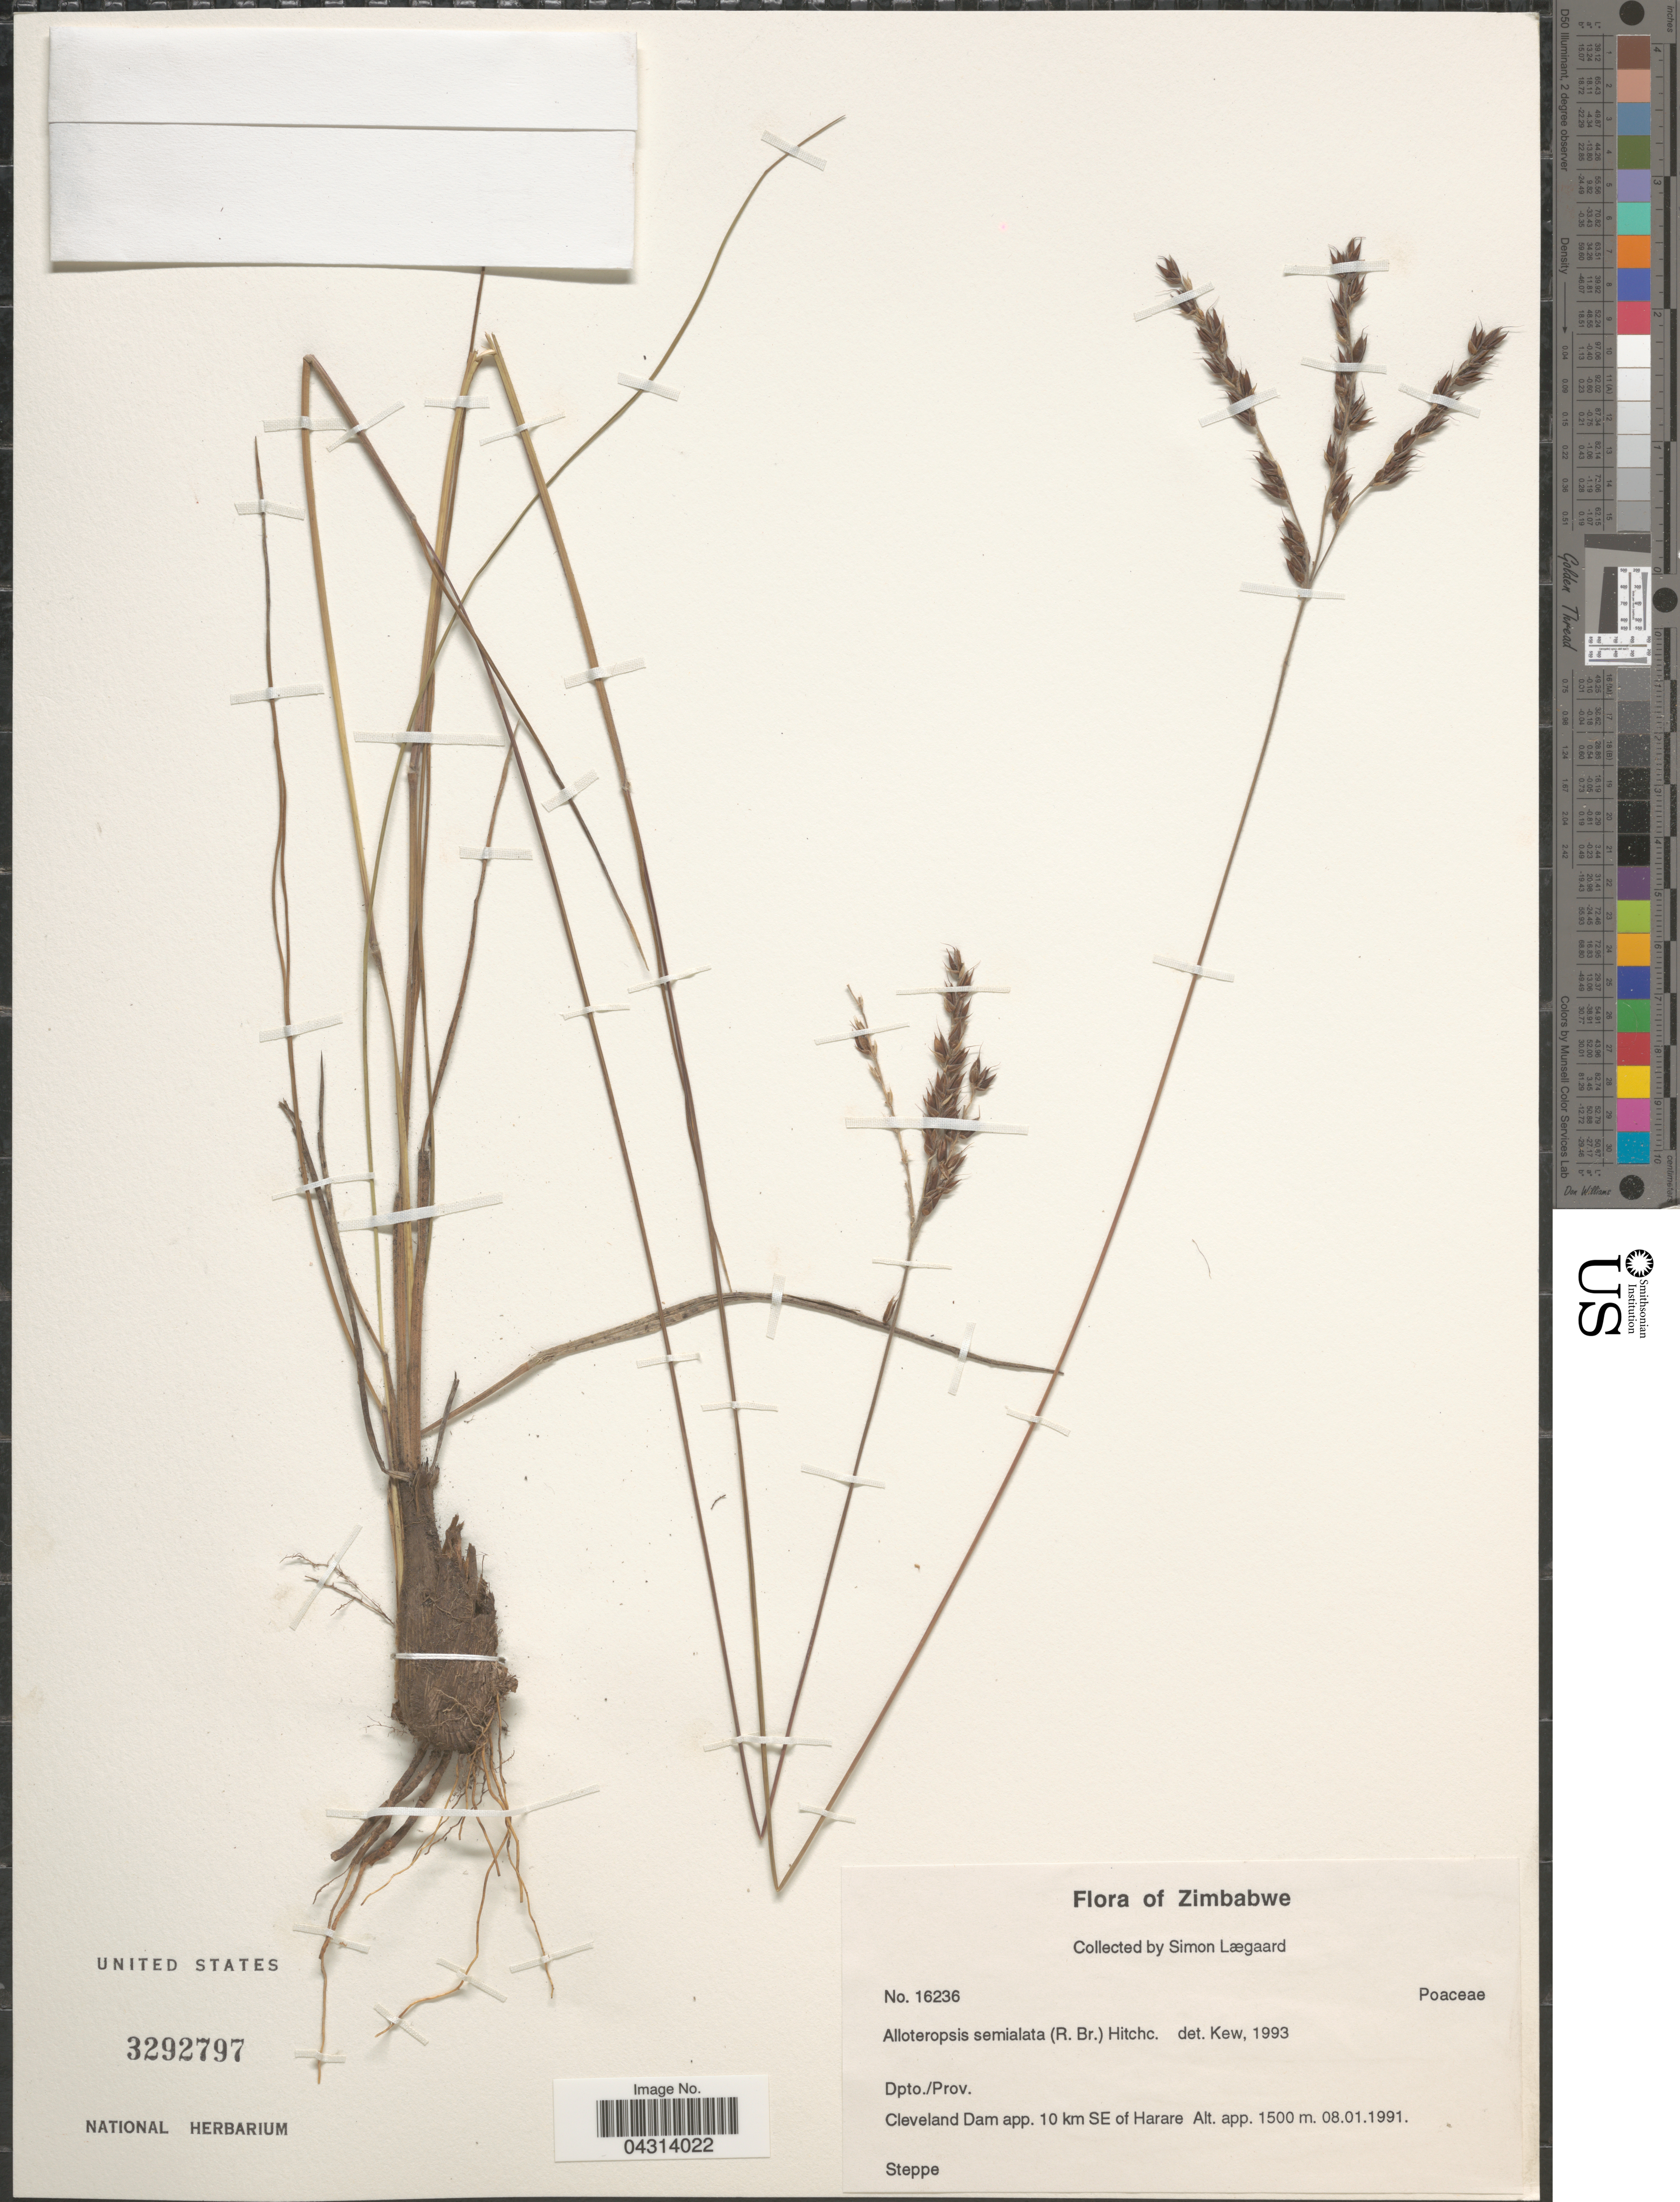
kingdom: Plantae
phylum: Tracheophyta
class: Liliopsida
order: Poales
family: Poaceae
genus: Alloteropsis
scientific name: Alloteropsis semialata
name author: (R. Br.) Hitchc.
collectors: S. Lægaard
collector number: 16236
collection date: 1991-01-08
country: Zimbabwe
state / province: Harare (city)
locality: Cleveland Dam app. 10 km SE of Harare.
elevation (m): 1500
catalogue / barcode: US 3292797